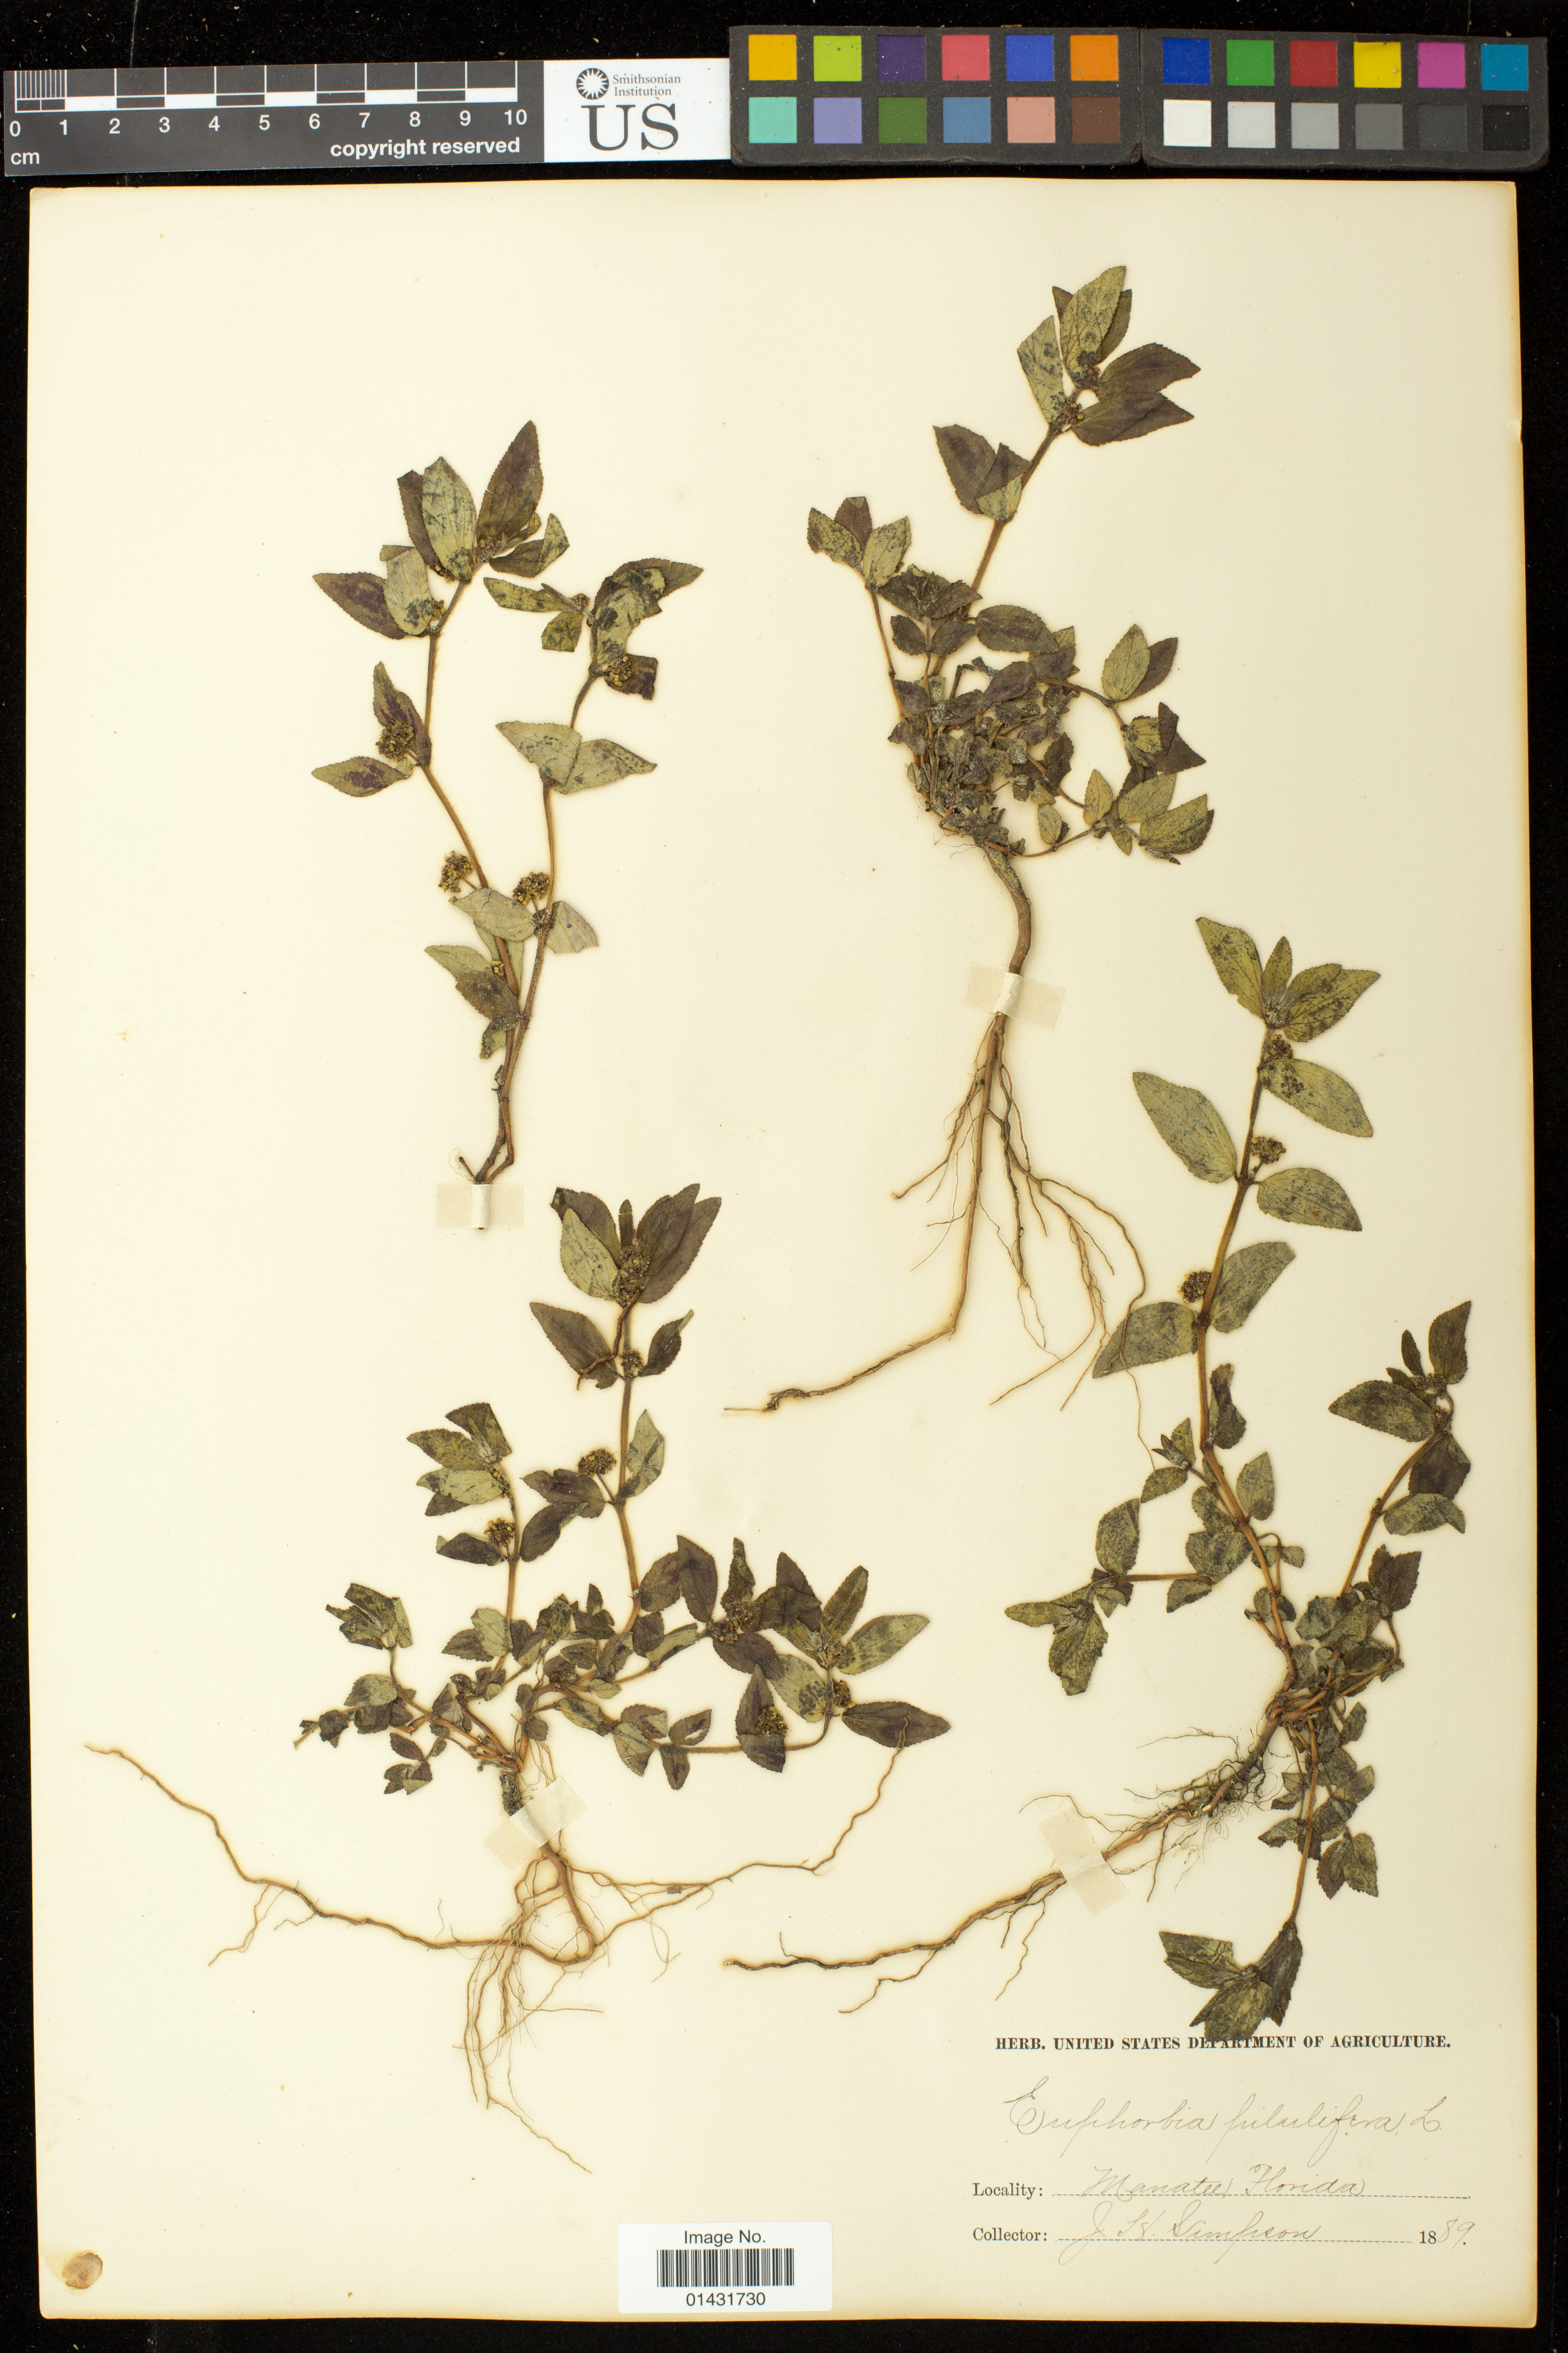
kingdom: Plantae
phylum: Tracheophyta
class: Magnoliopsida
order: Malpighiales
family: Euphorbiaceae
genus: Euphorbia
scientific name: Euphorbia hirta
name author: L.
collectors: J. H. Simpson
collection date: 1889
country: United States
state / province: Florida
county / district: Manatee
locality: Manatee